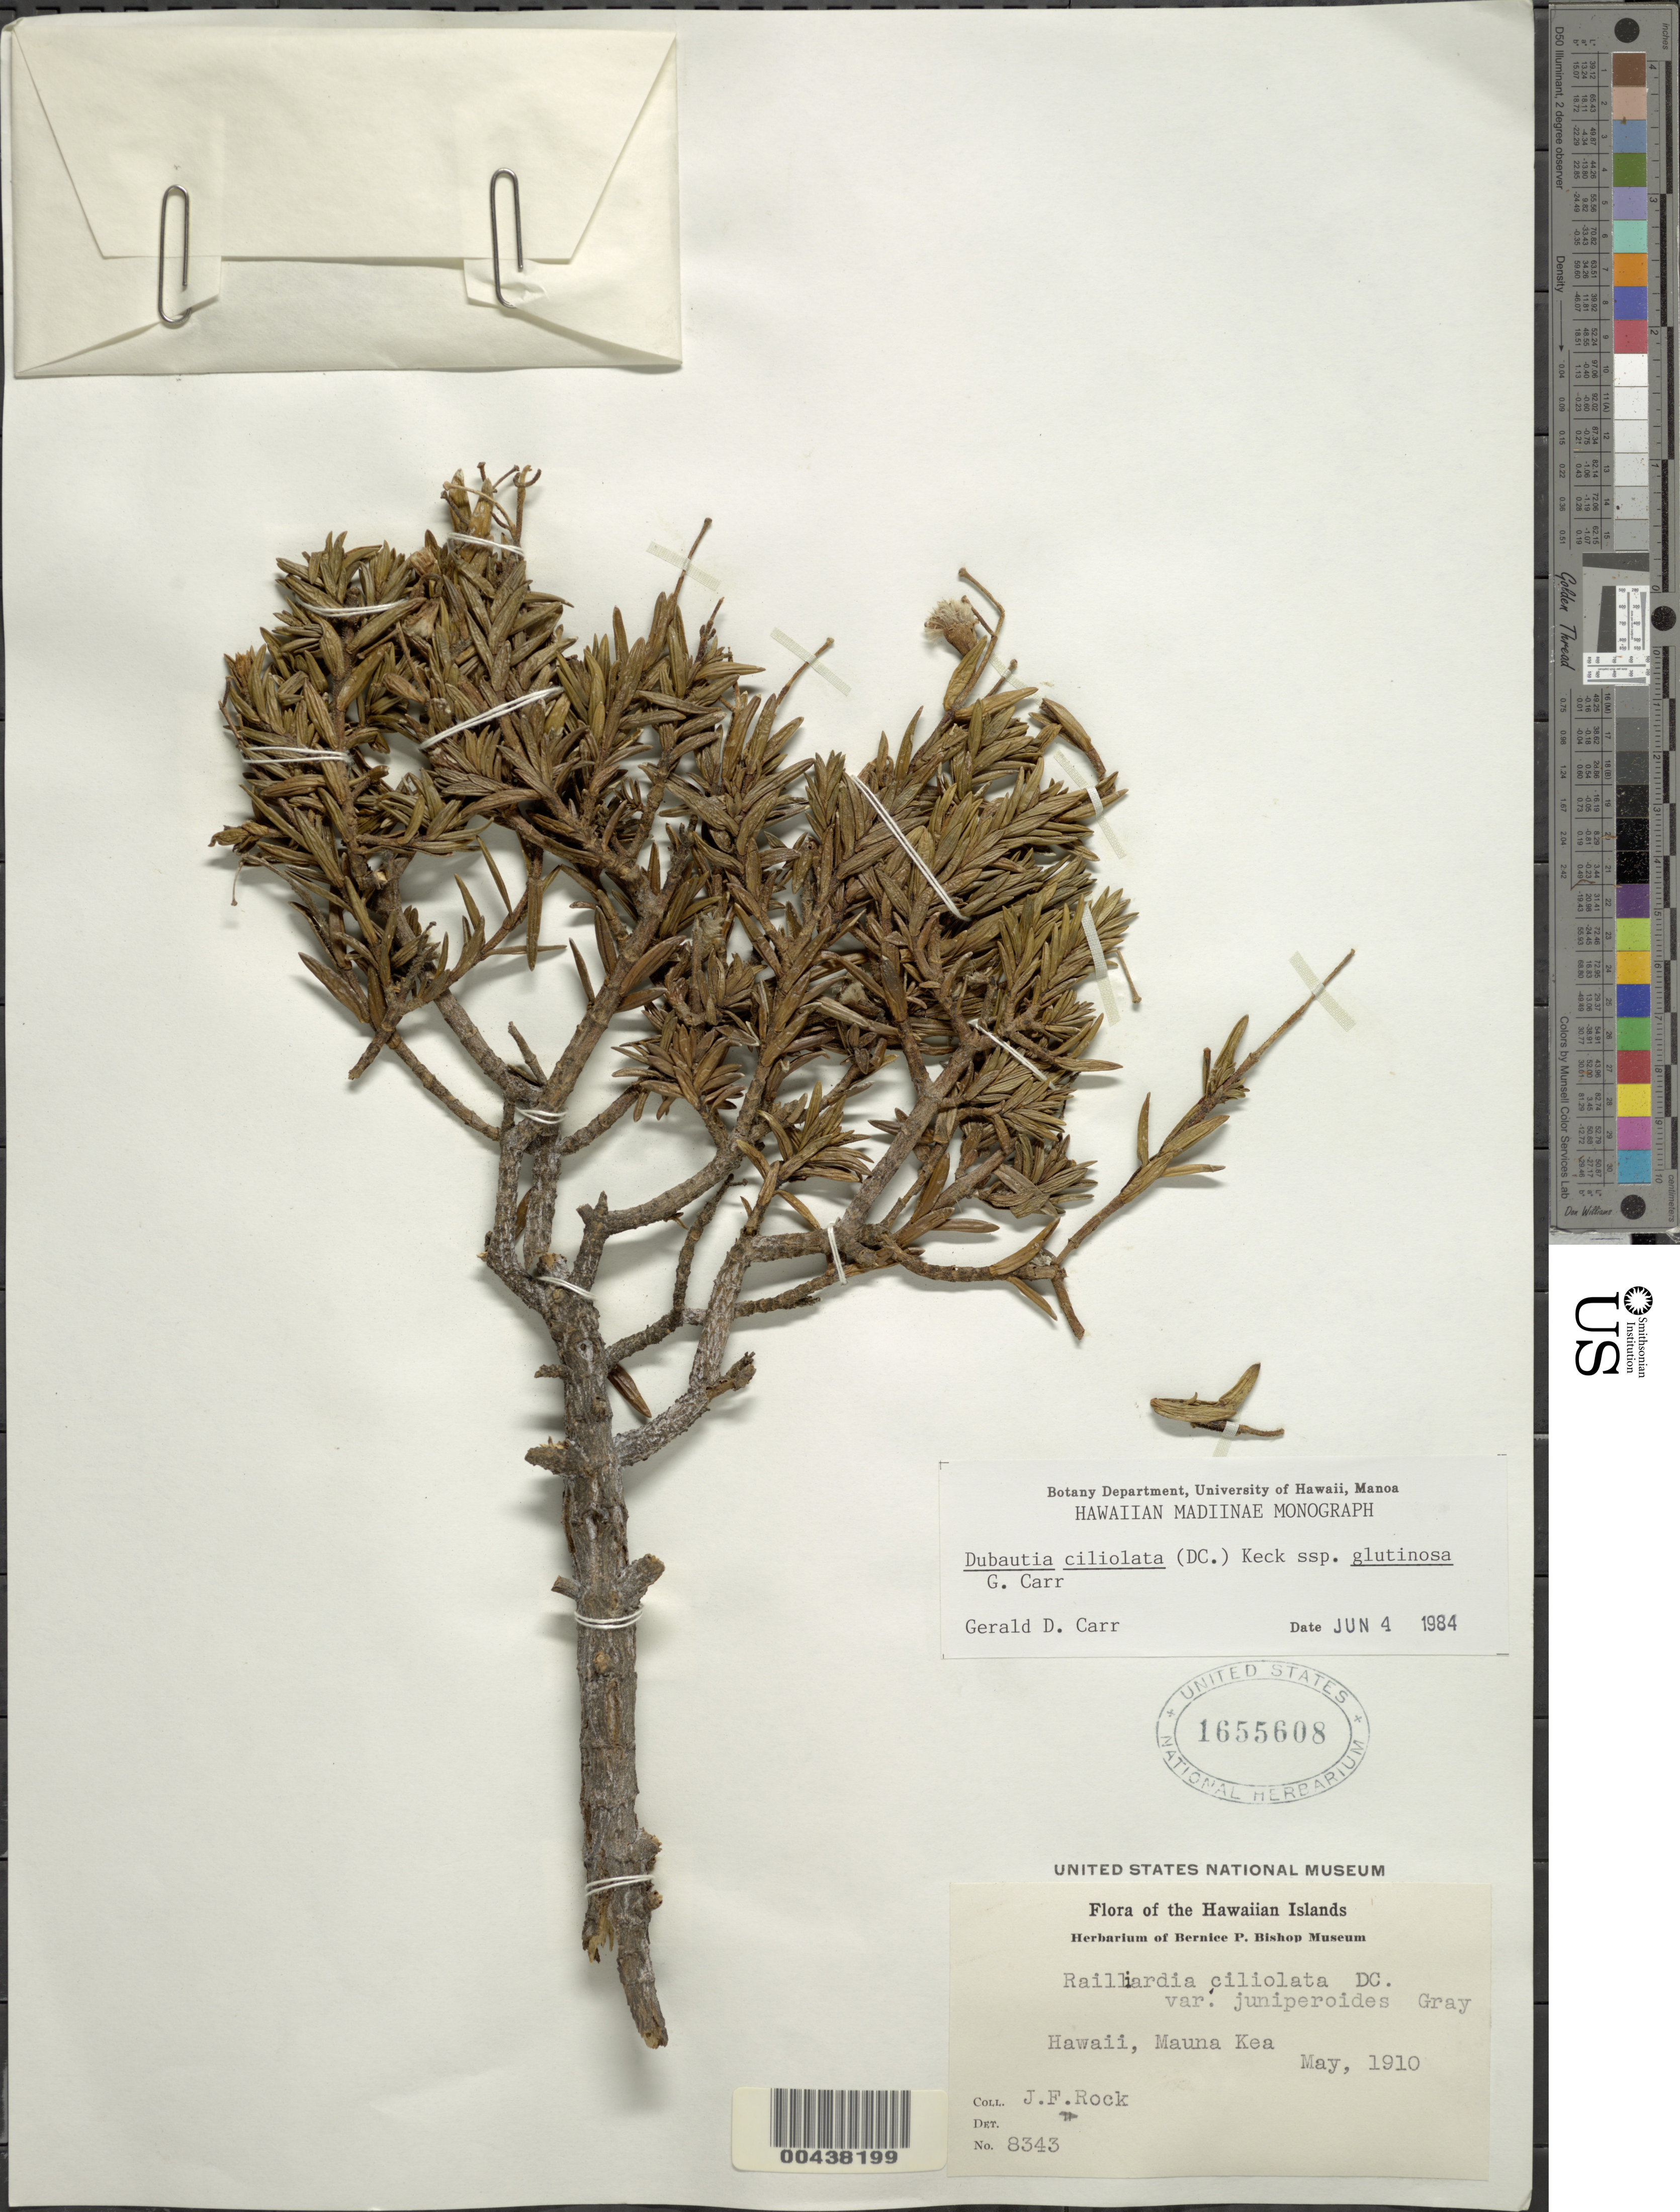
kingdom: Plantae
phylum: Tracheophyta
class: Magnoliopsida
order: Asterales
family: Asteraceae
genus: Dubautia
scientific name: Dubautia ciliolata subsp. glutinosa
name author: G.D. Carr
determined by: Carr, G. D.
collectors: J. F. Rock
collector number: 8343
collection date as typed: May 1910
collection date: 1910-05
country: United States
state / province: Hawaii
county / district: Hawaii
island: Hawaii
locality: Mauna Kea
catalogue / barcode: US 1655608